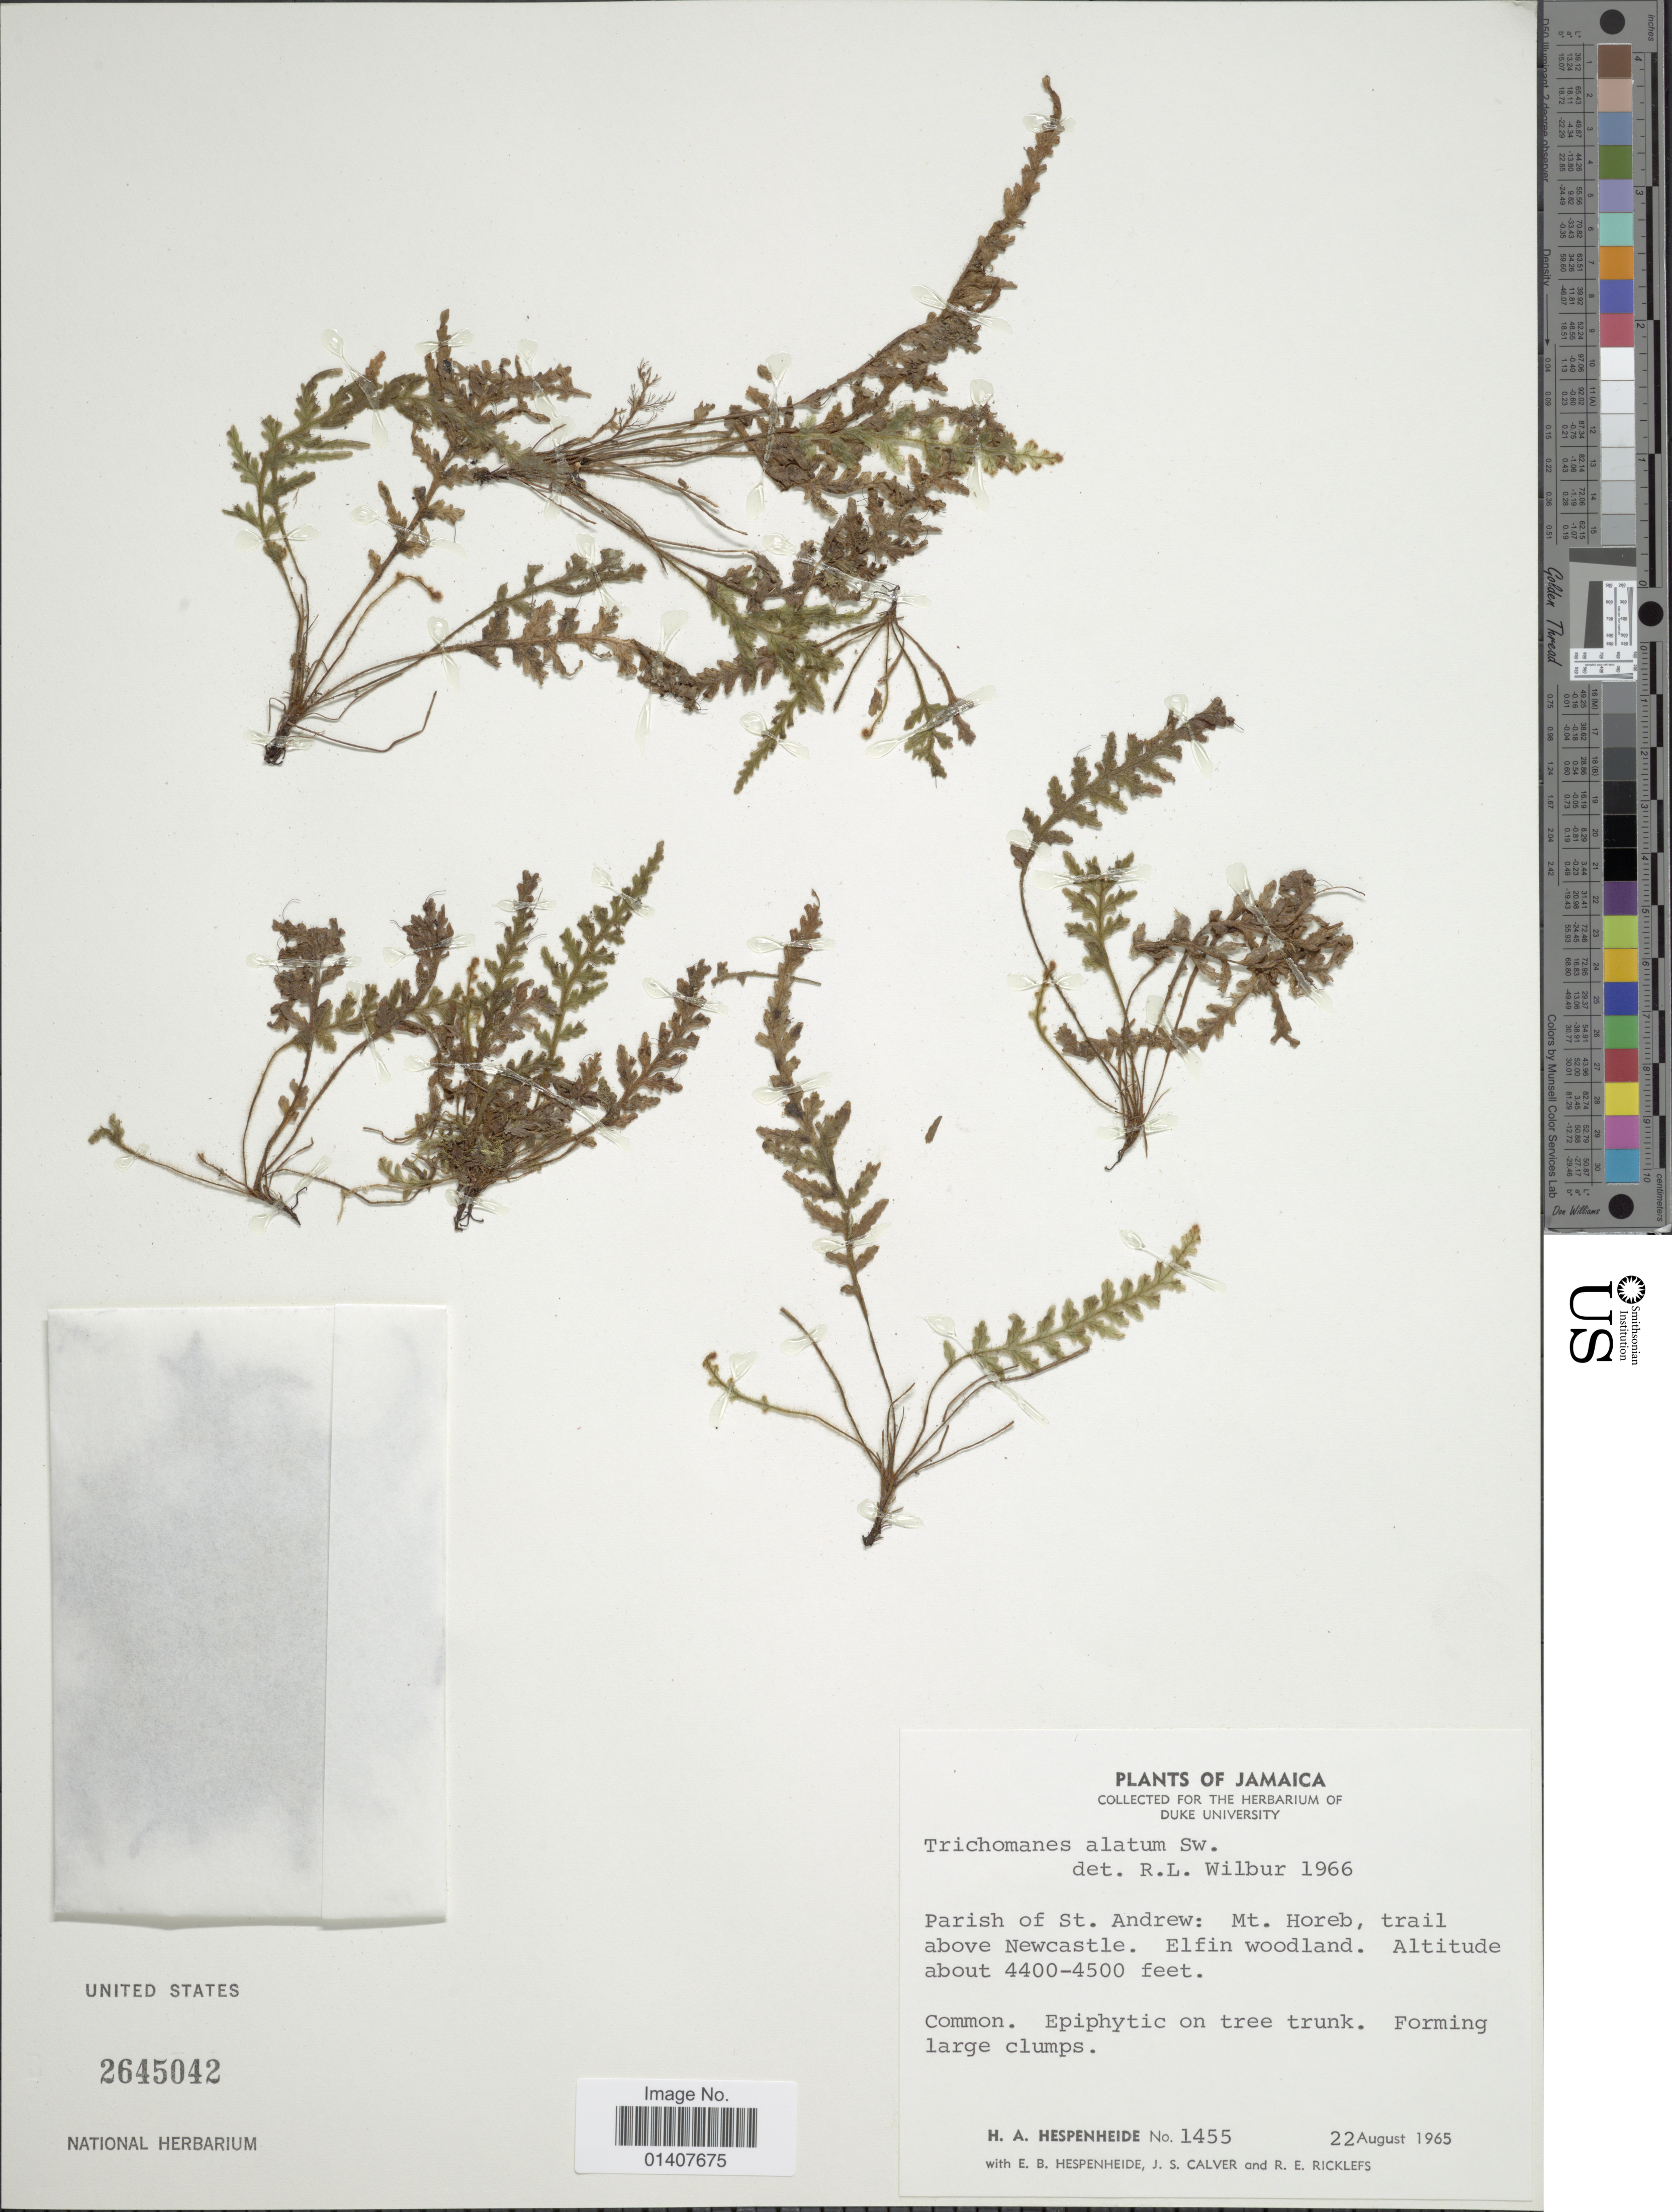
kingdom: Plantae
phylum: Tracheophyta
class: Polypodiopsida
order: Hymenophyllales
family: Hymenophyllaceae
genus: Trichomanes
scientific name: Trichomanes alatum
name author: Sw.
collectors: H. A. Hespenheide, E. Hespenheide, J. Calver & R. Ricklefs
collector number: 1455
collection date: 1965-08-22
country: Jamaica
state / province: Saint Andrew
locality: Parish of St. Andrew: mt. Horeb, trail above Newcastle, Elfin Woodland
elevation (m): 1341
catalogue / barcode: US 2645042